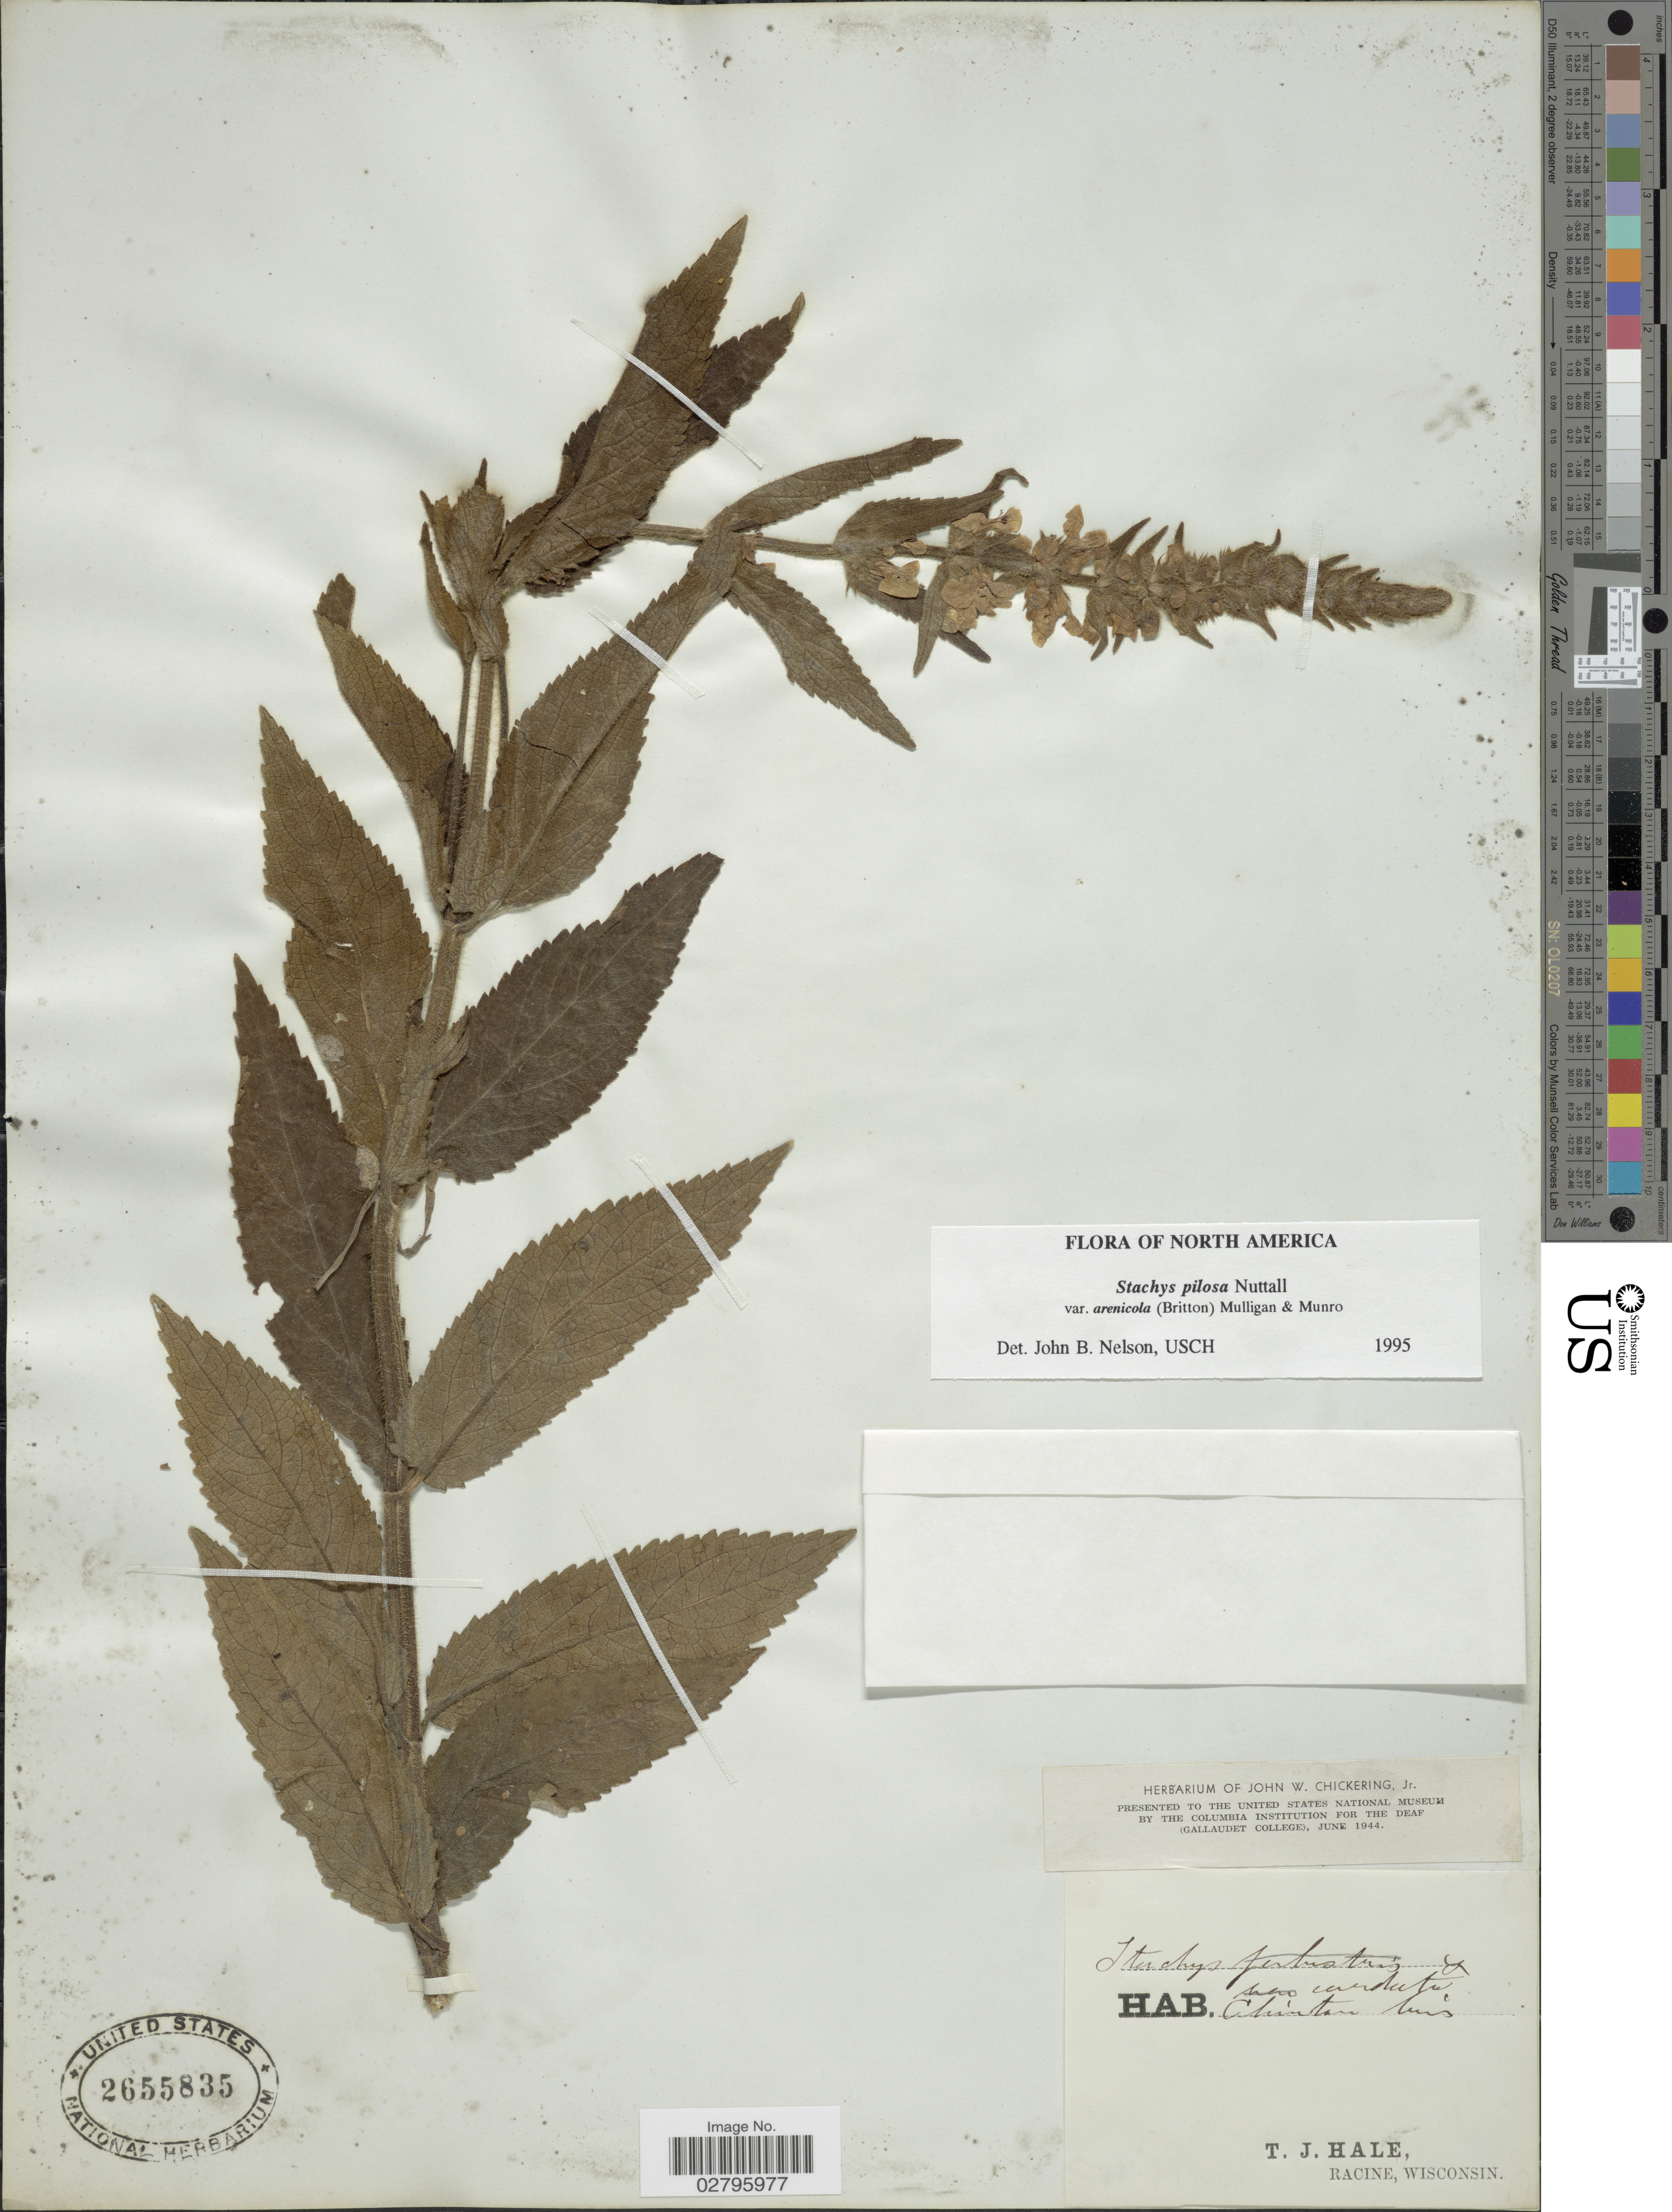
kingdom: Plantae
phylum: Tracheophyta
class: Magnoliopsida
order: Lamiales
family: Lamiaceae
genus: Stachys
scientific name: Stachys arenicola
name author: Britton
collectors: T. Hale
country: United States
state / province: Wisconsin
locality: Clinton.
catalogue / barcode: US 2655835